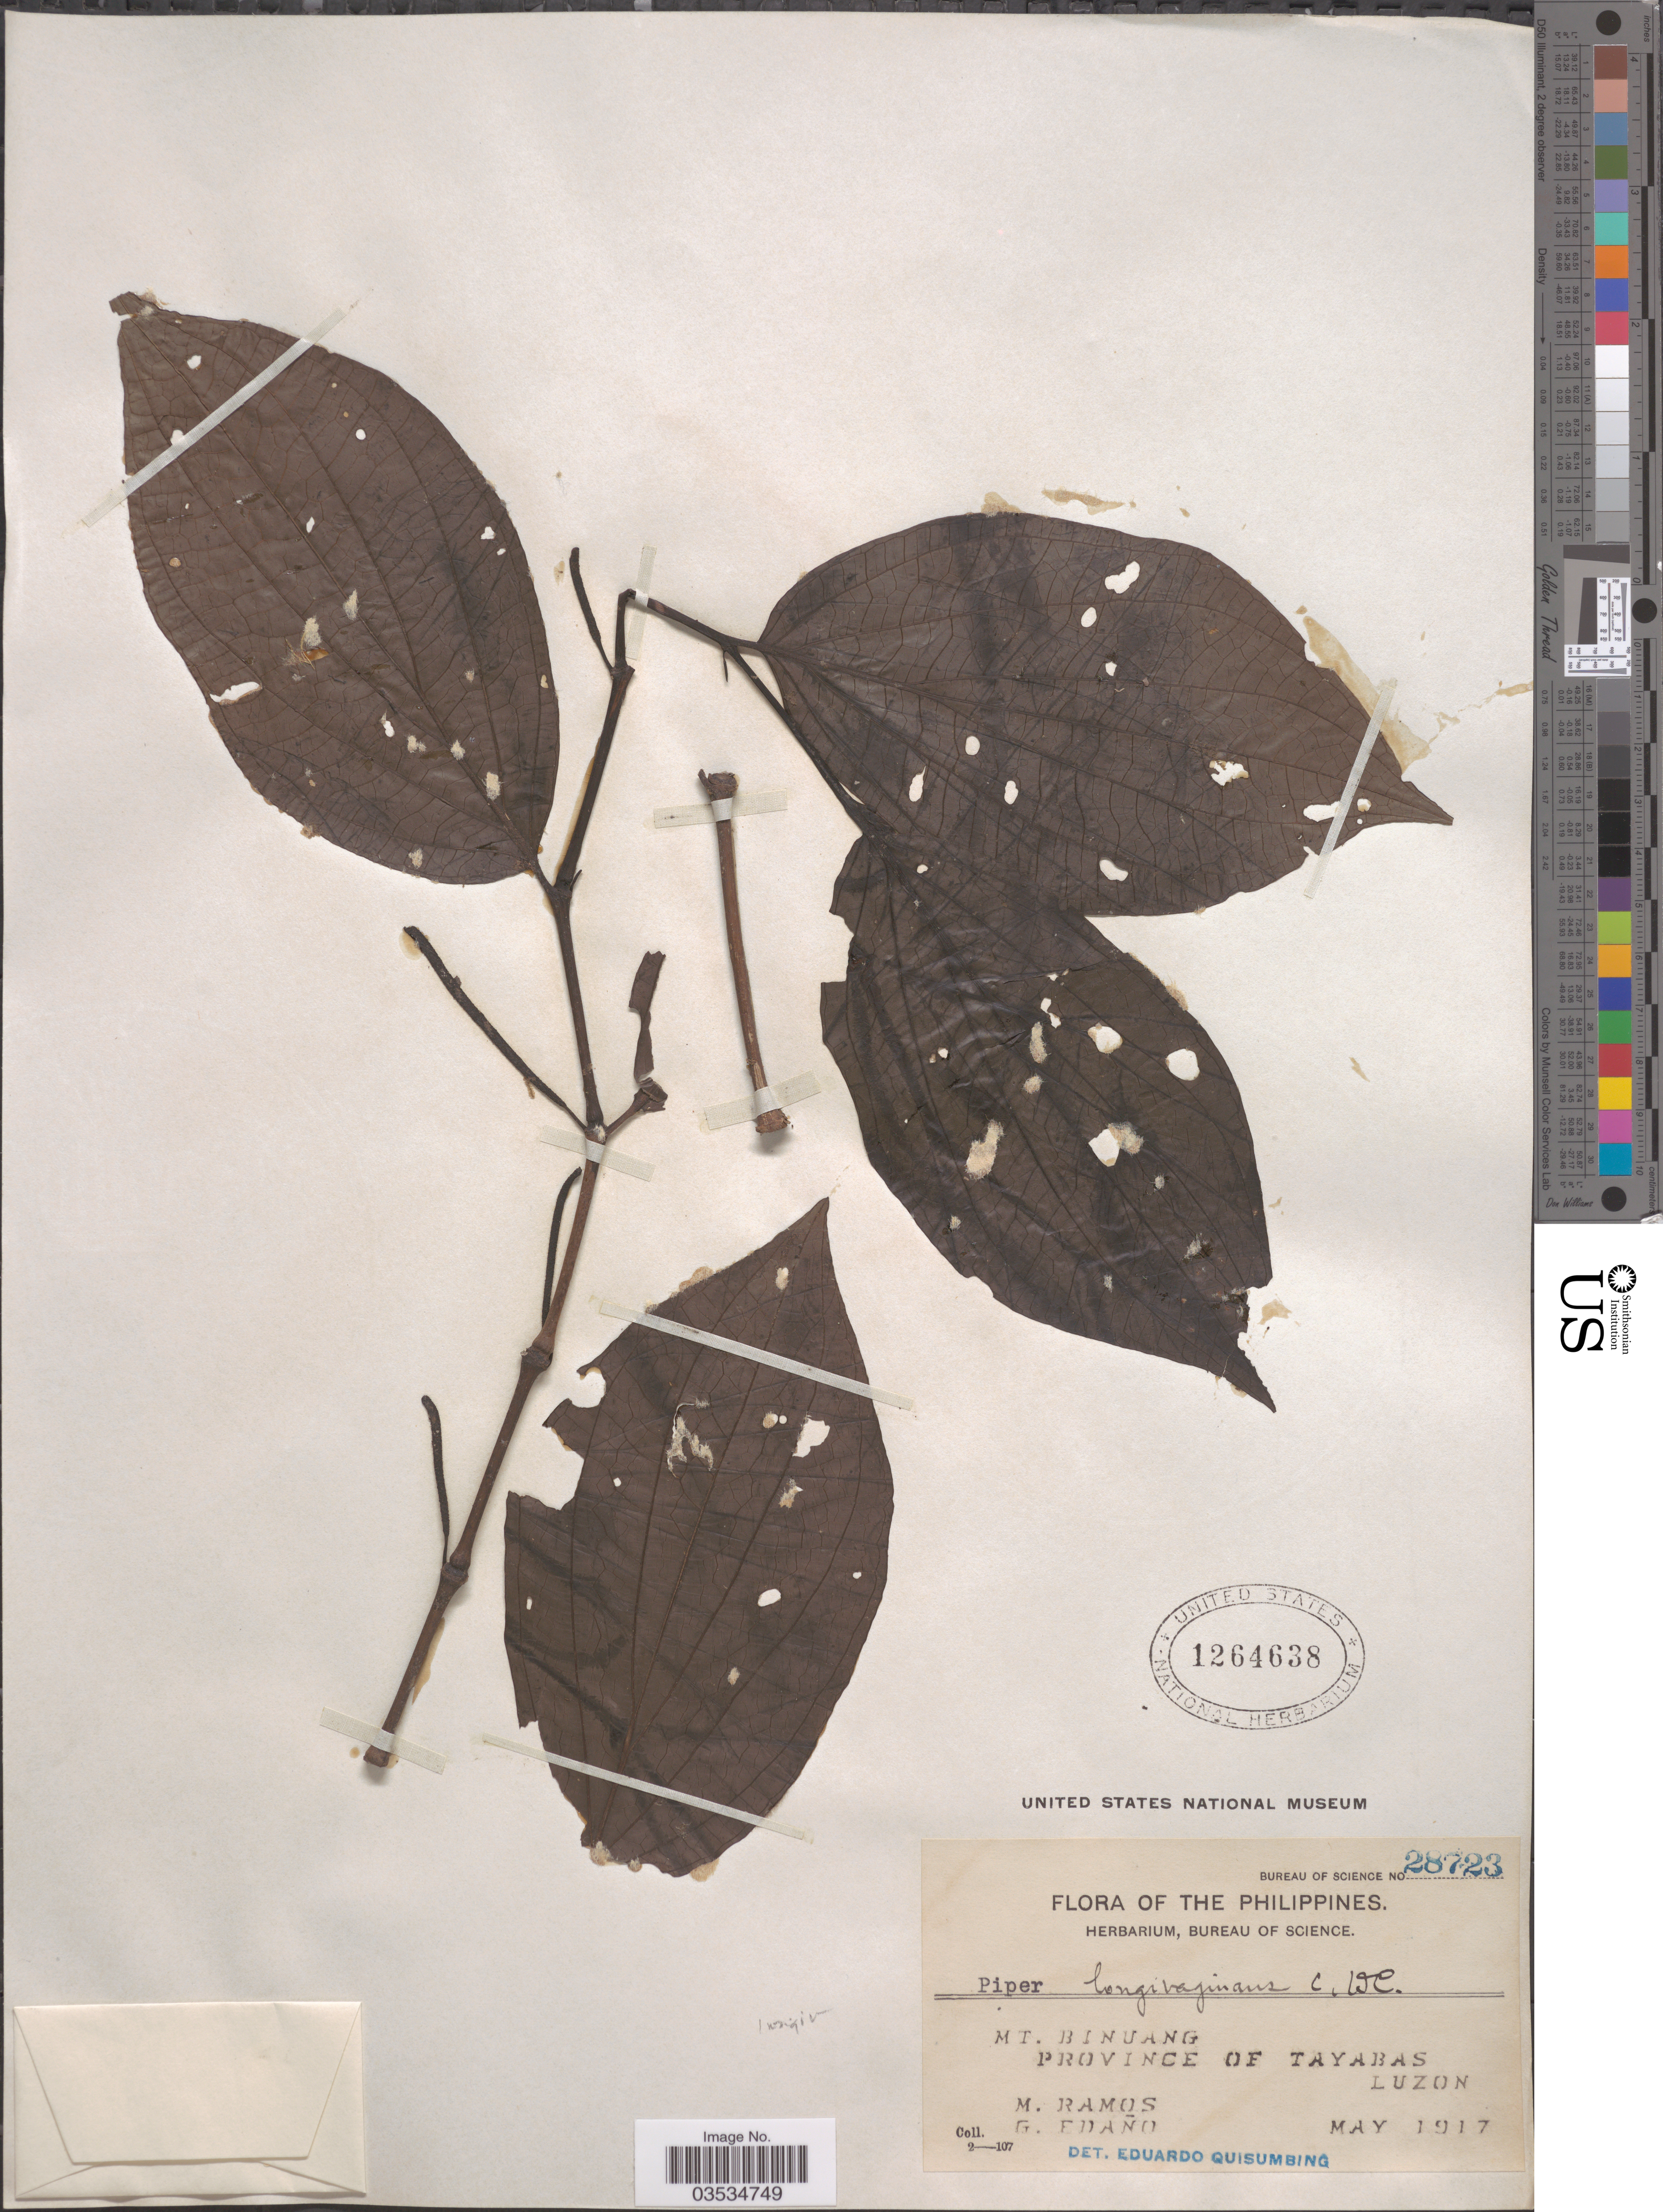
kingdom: Plantae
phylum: Tracheophyta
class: Magnoliopsida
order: Piperales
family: Piperaceae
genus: Piper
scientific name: Piper longivaginans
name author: C. DC.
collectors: M. Ramos & G. Edaño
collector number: Bureau of Science 28723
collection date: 1917-05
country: Philippines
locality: Mt. Binuang. Province of Tayabas. Luzon.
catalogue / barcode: US 1264638